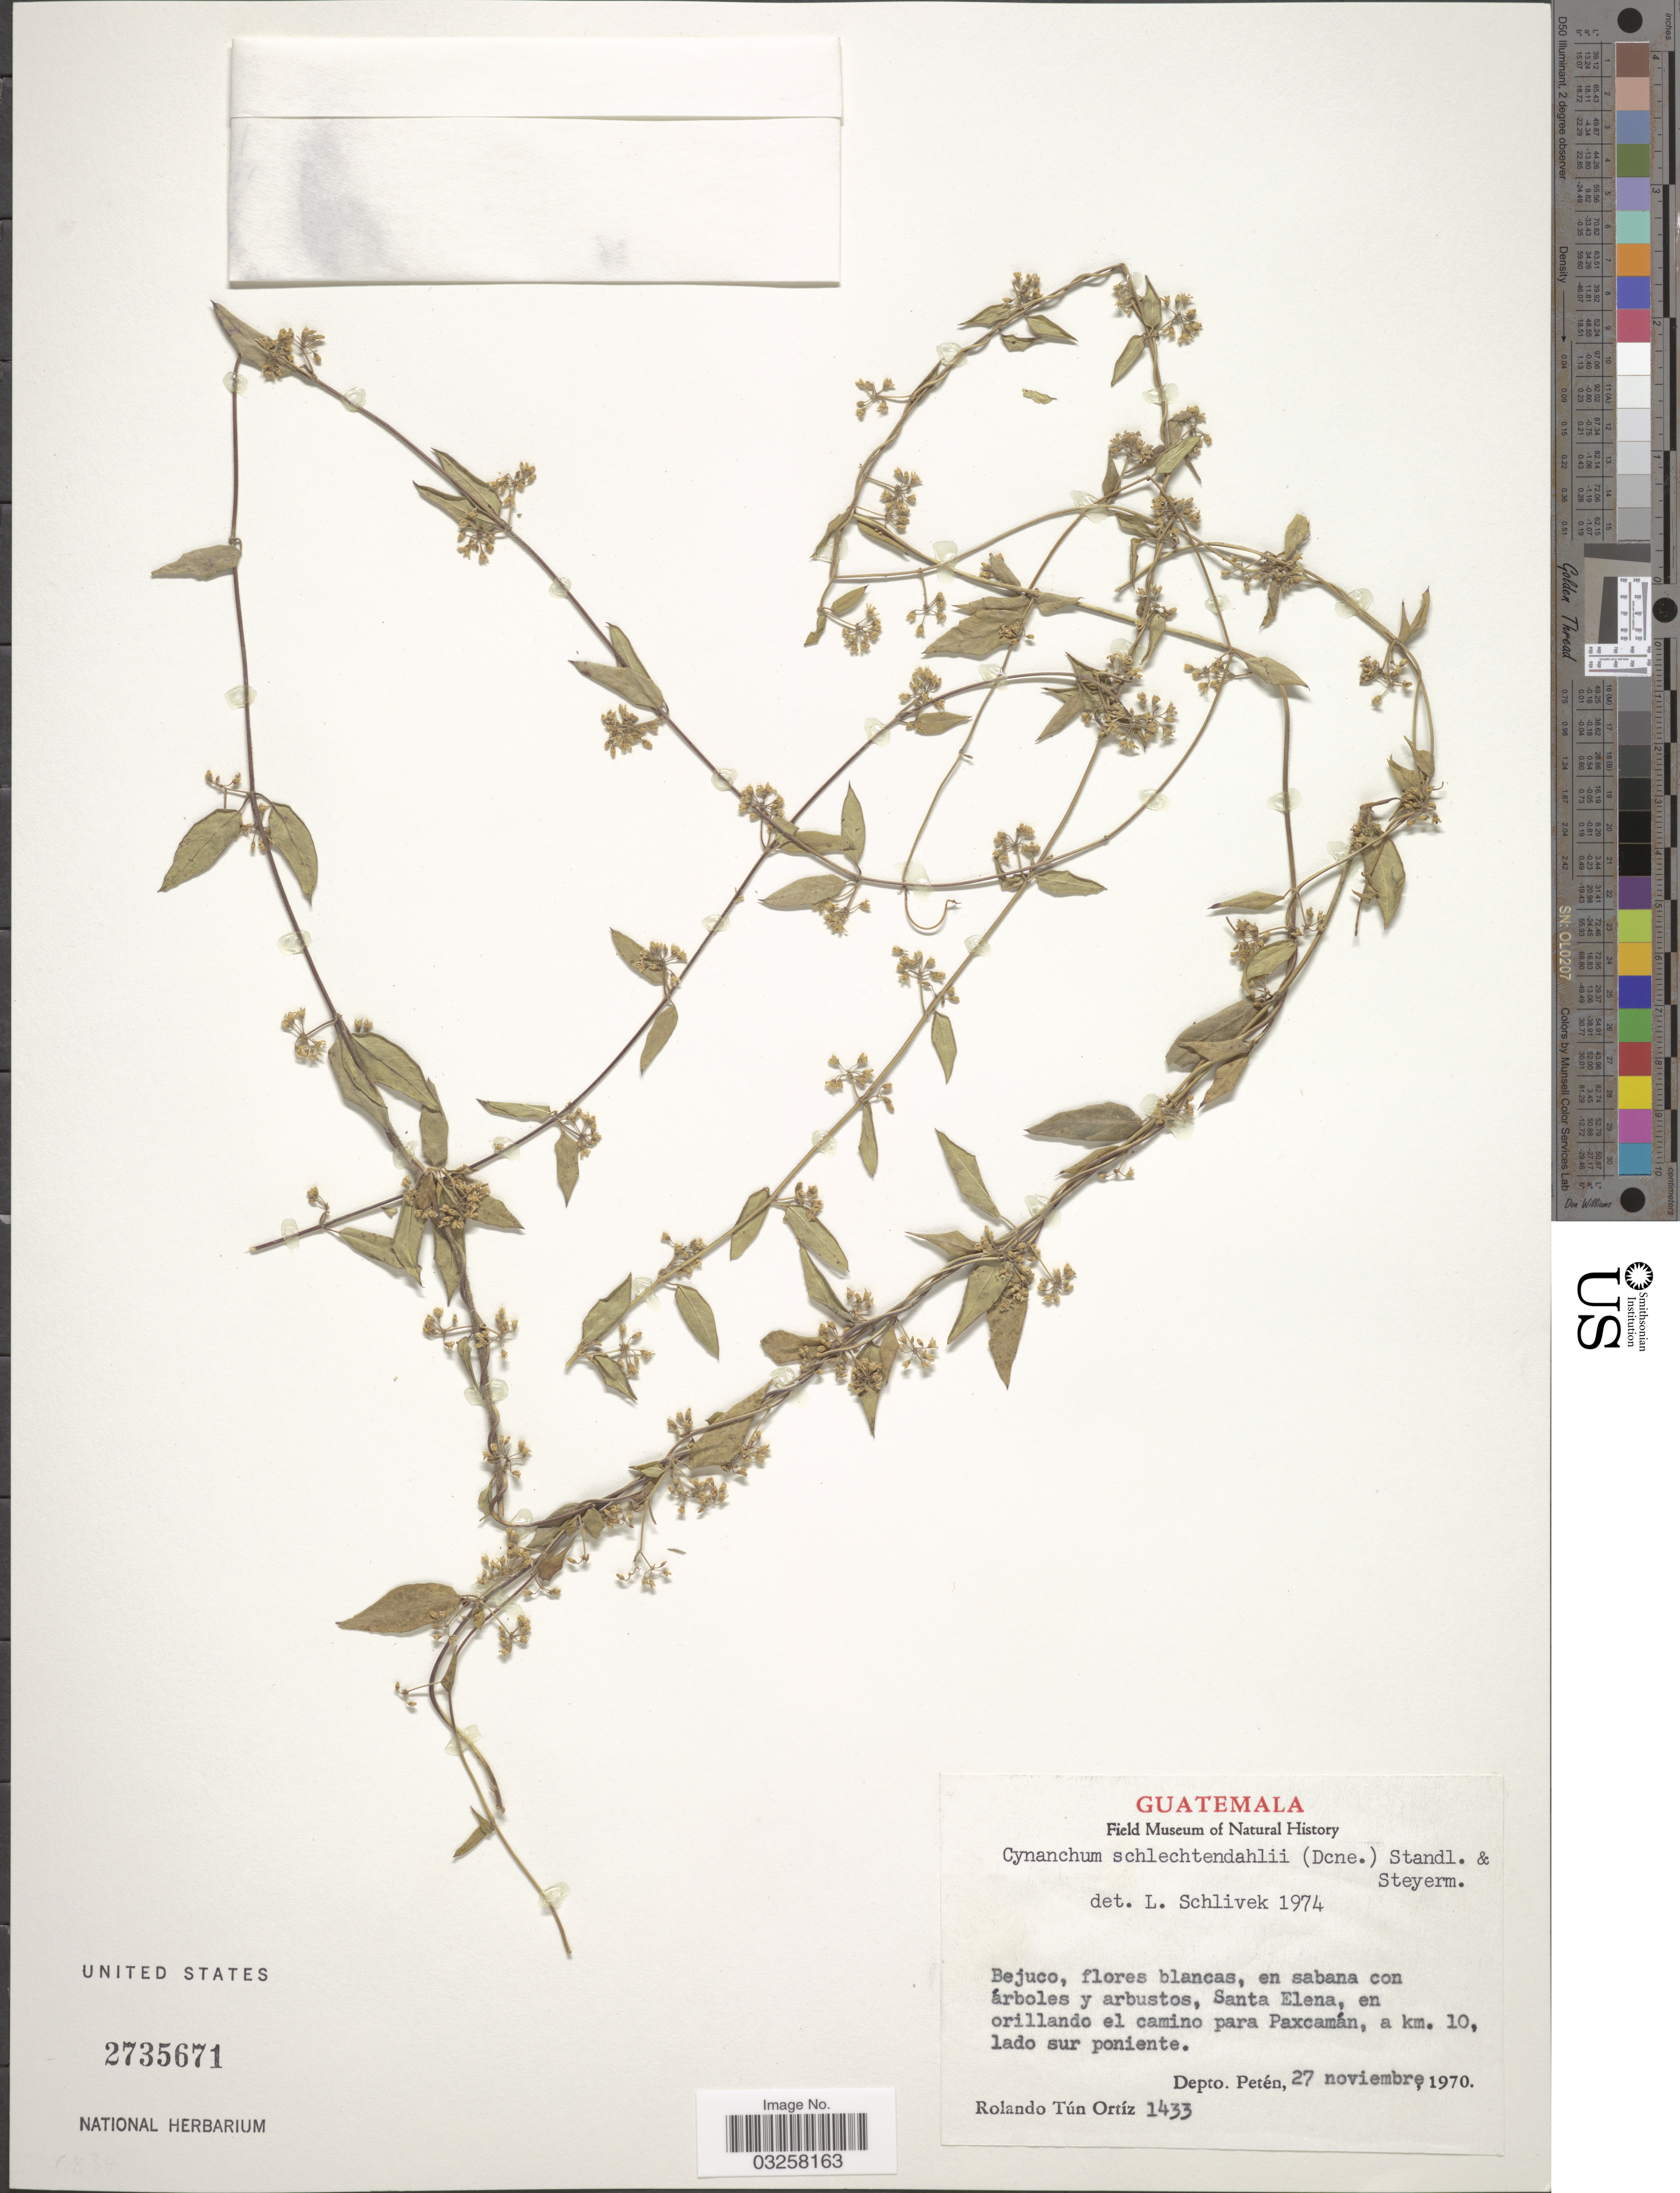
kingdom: Plantae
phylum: Tracheophyta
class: Magnoliopsida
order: Gentianales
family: Apocynaceae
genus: Metastelma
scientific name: Metastelma schlechtendalii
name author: Decne.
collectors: R. Tún Ortíz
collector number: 1433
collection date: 1970-11-27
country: Guatemala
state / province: El Petén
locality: Santa Elena, en orillando el camino para Paxcamán, a km. 10, lado sur poniente. Depto. Petén.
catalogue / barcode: US 2735671